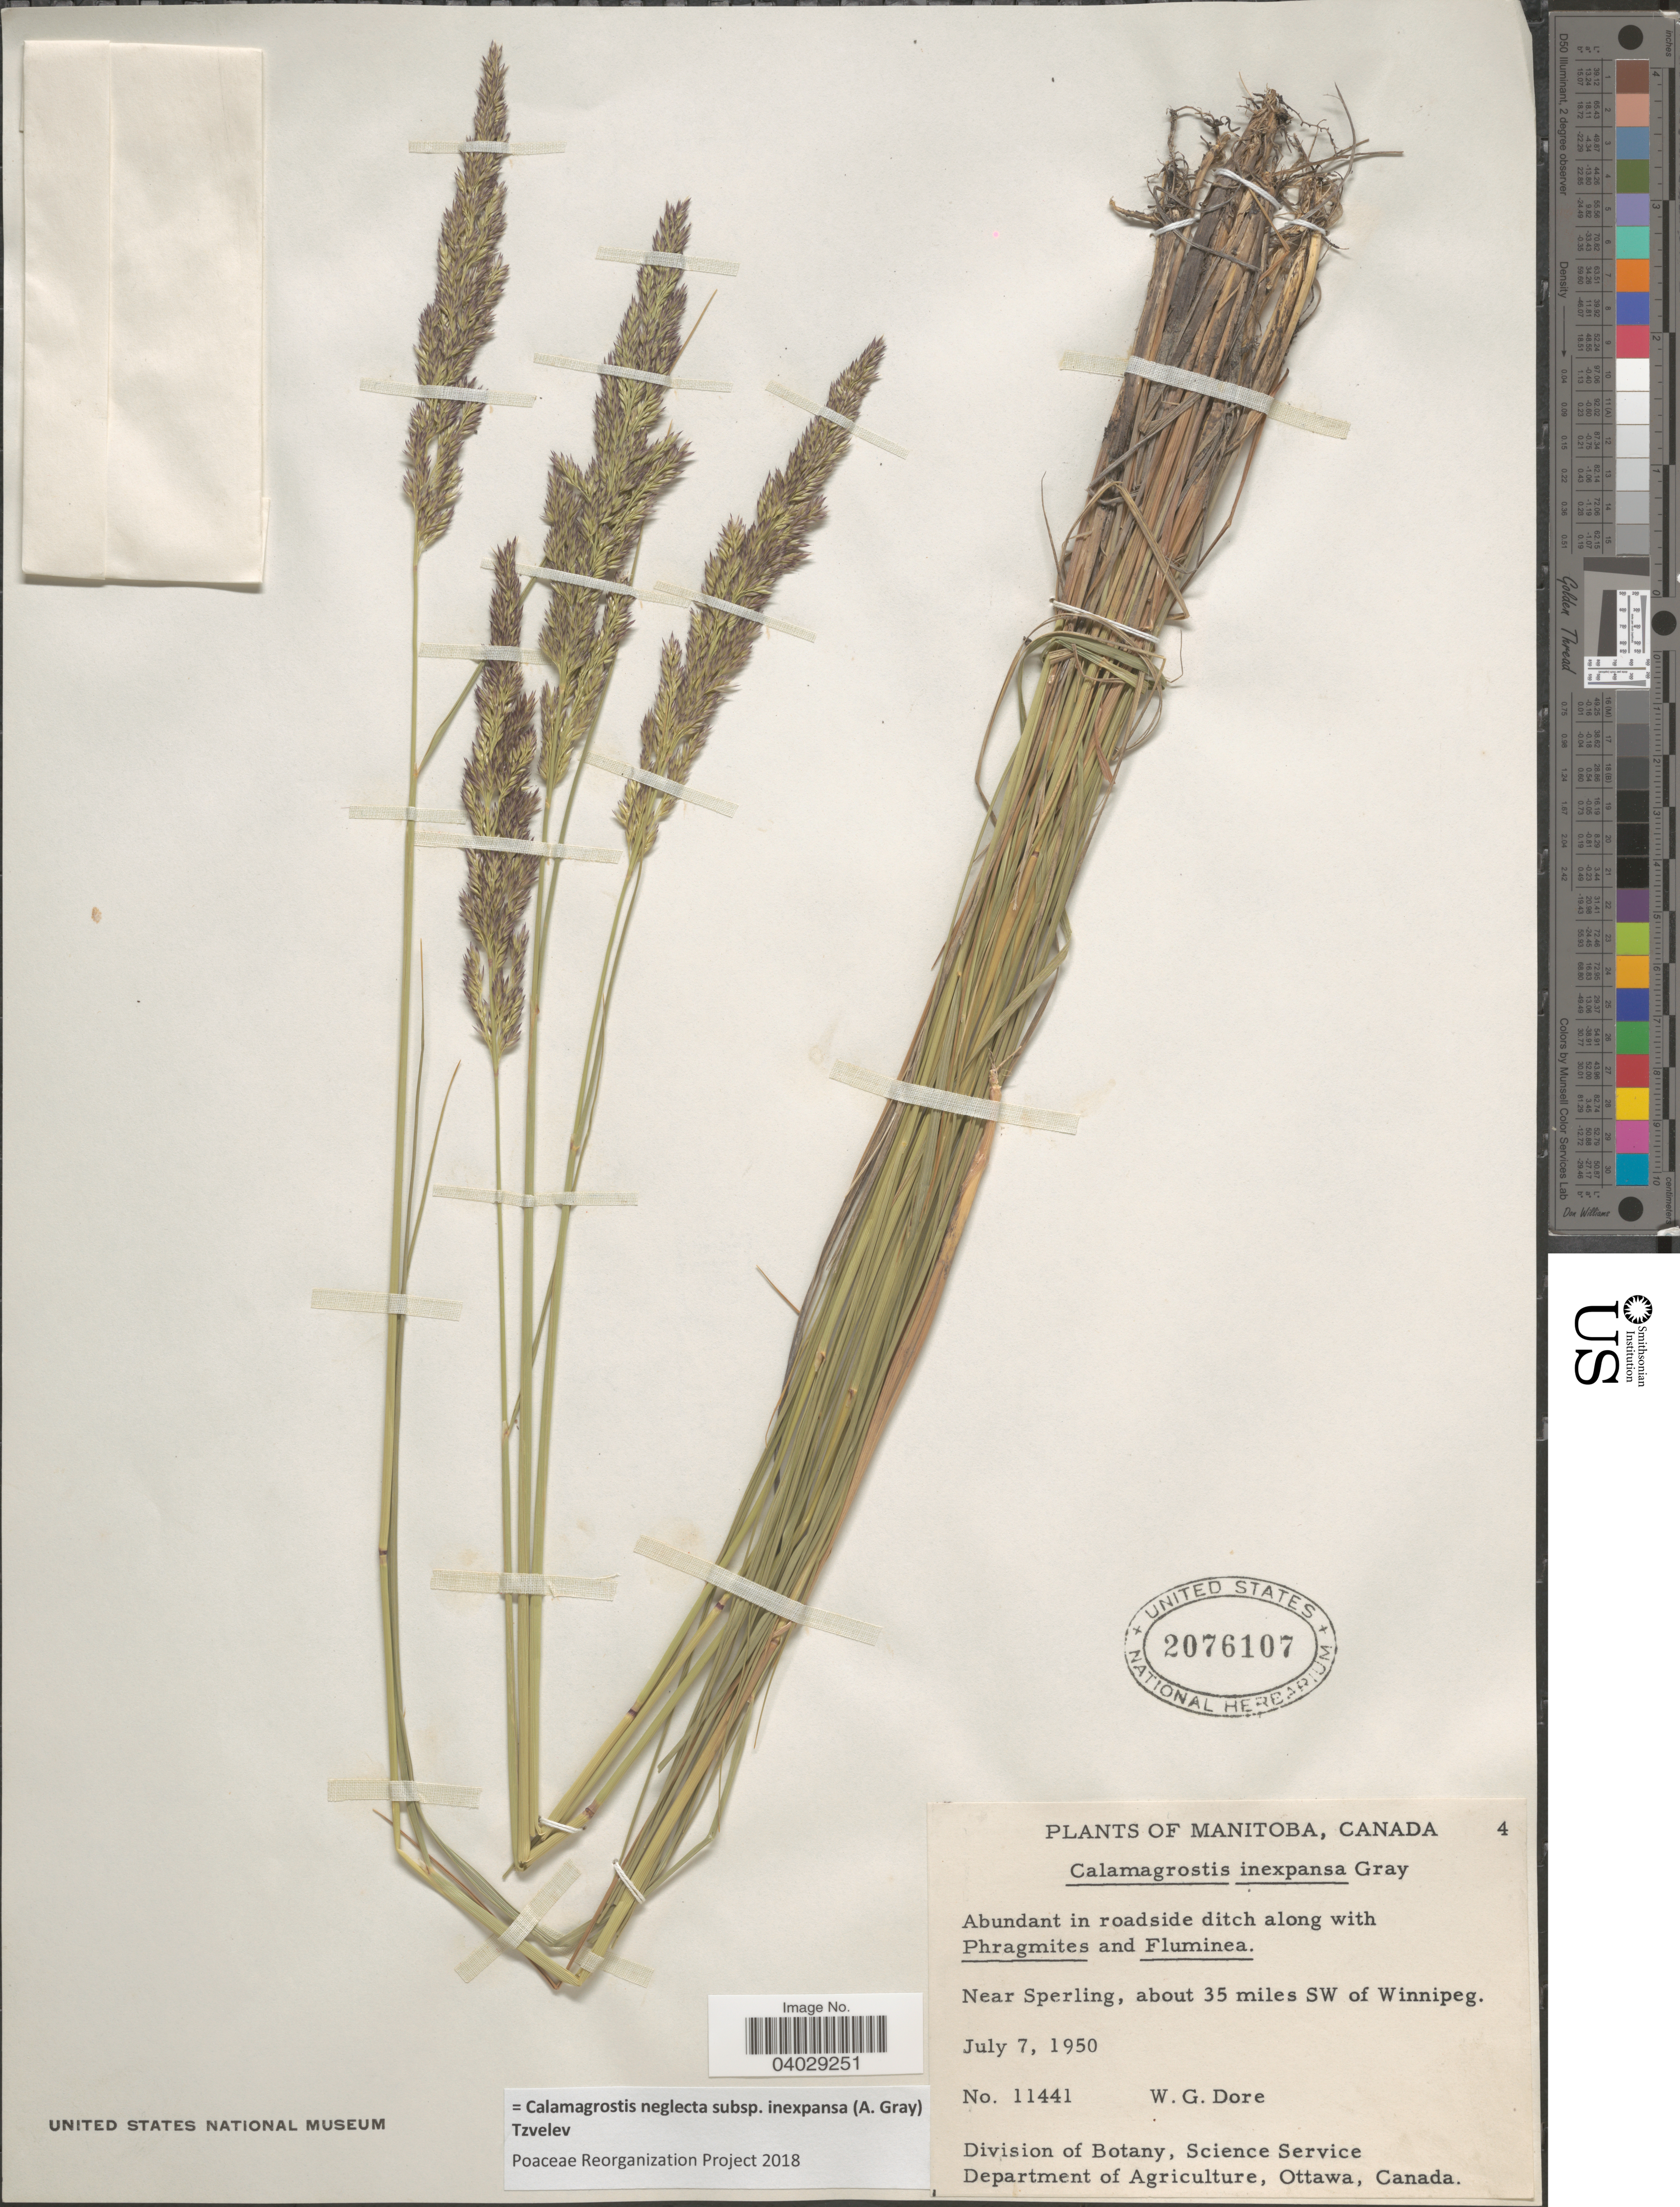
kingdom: Plantae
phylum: Tracheophyta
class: Liliopsida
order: Poales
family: Poaceae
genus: Calamagrostis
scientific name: Calamagrostis neglecta subsp. inexpansa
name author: (A. Gray) Tzvelev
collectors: W. Dore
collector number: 11441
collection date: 1950-07-07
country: Canada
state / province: Manitoba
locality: Near Sperling, about 35 miles SW of Winnipeg.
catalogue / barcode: US 2076107